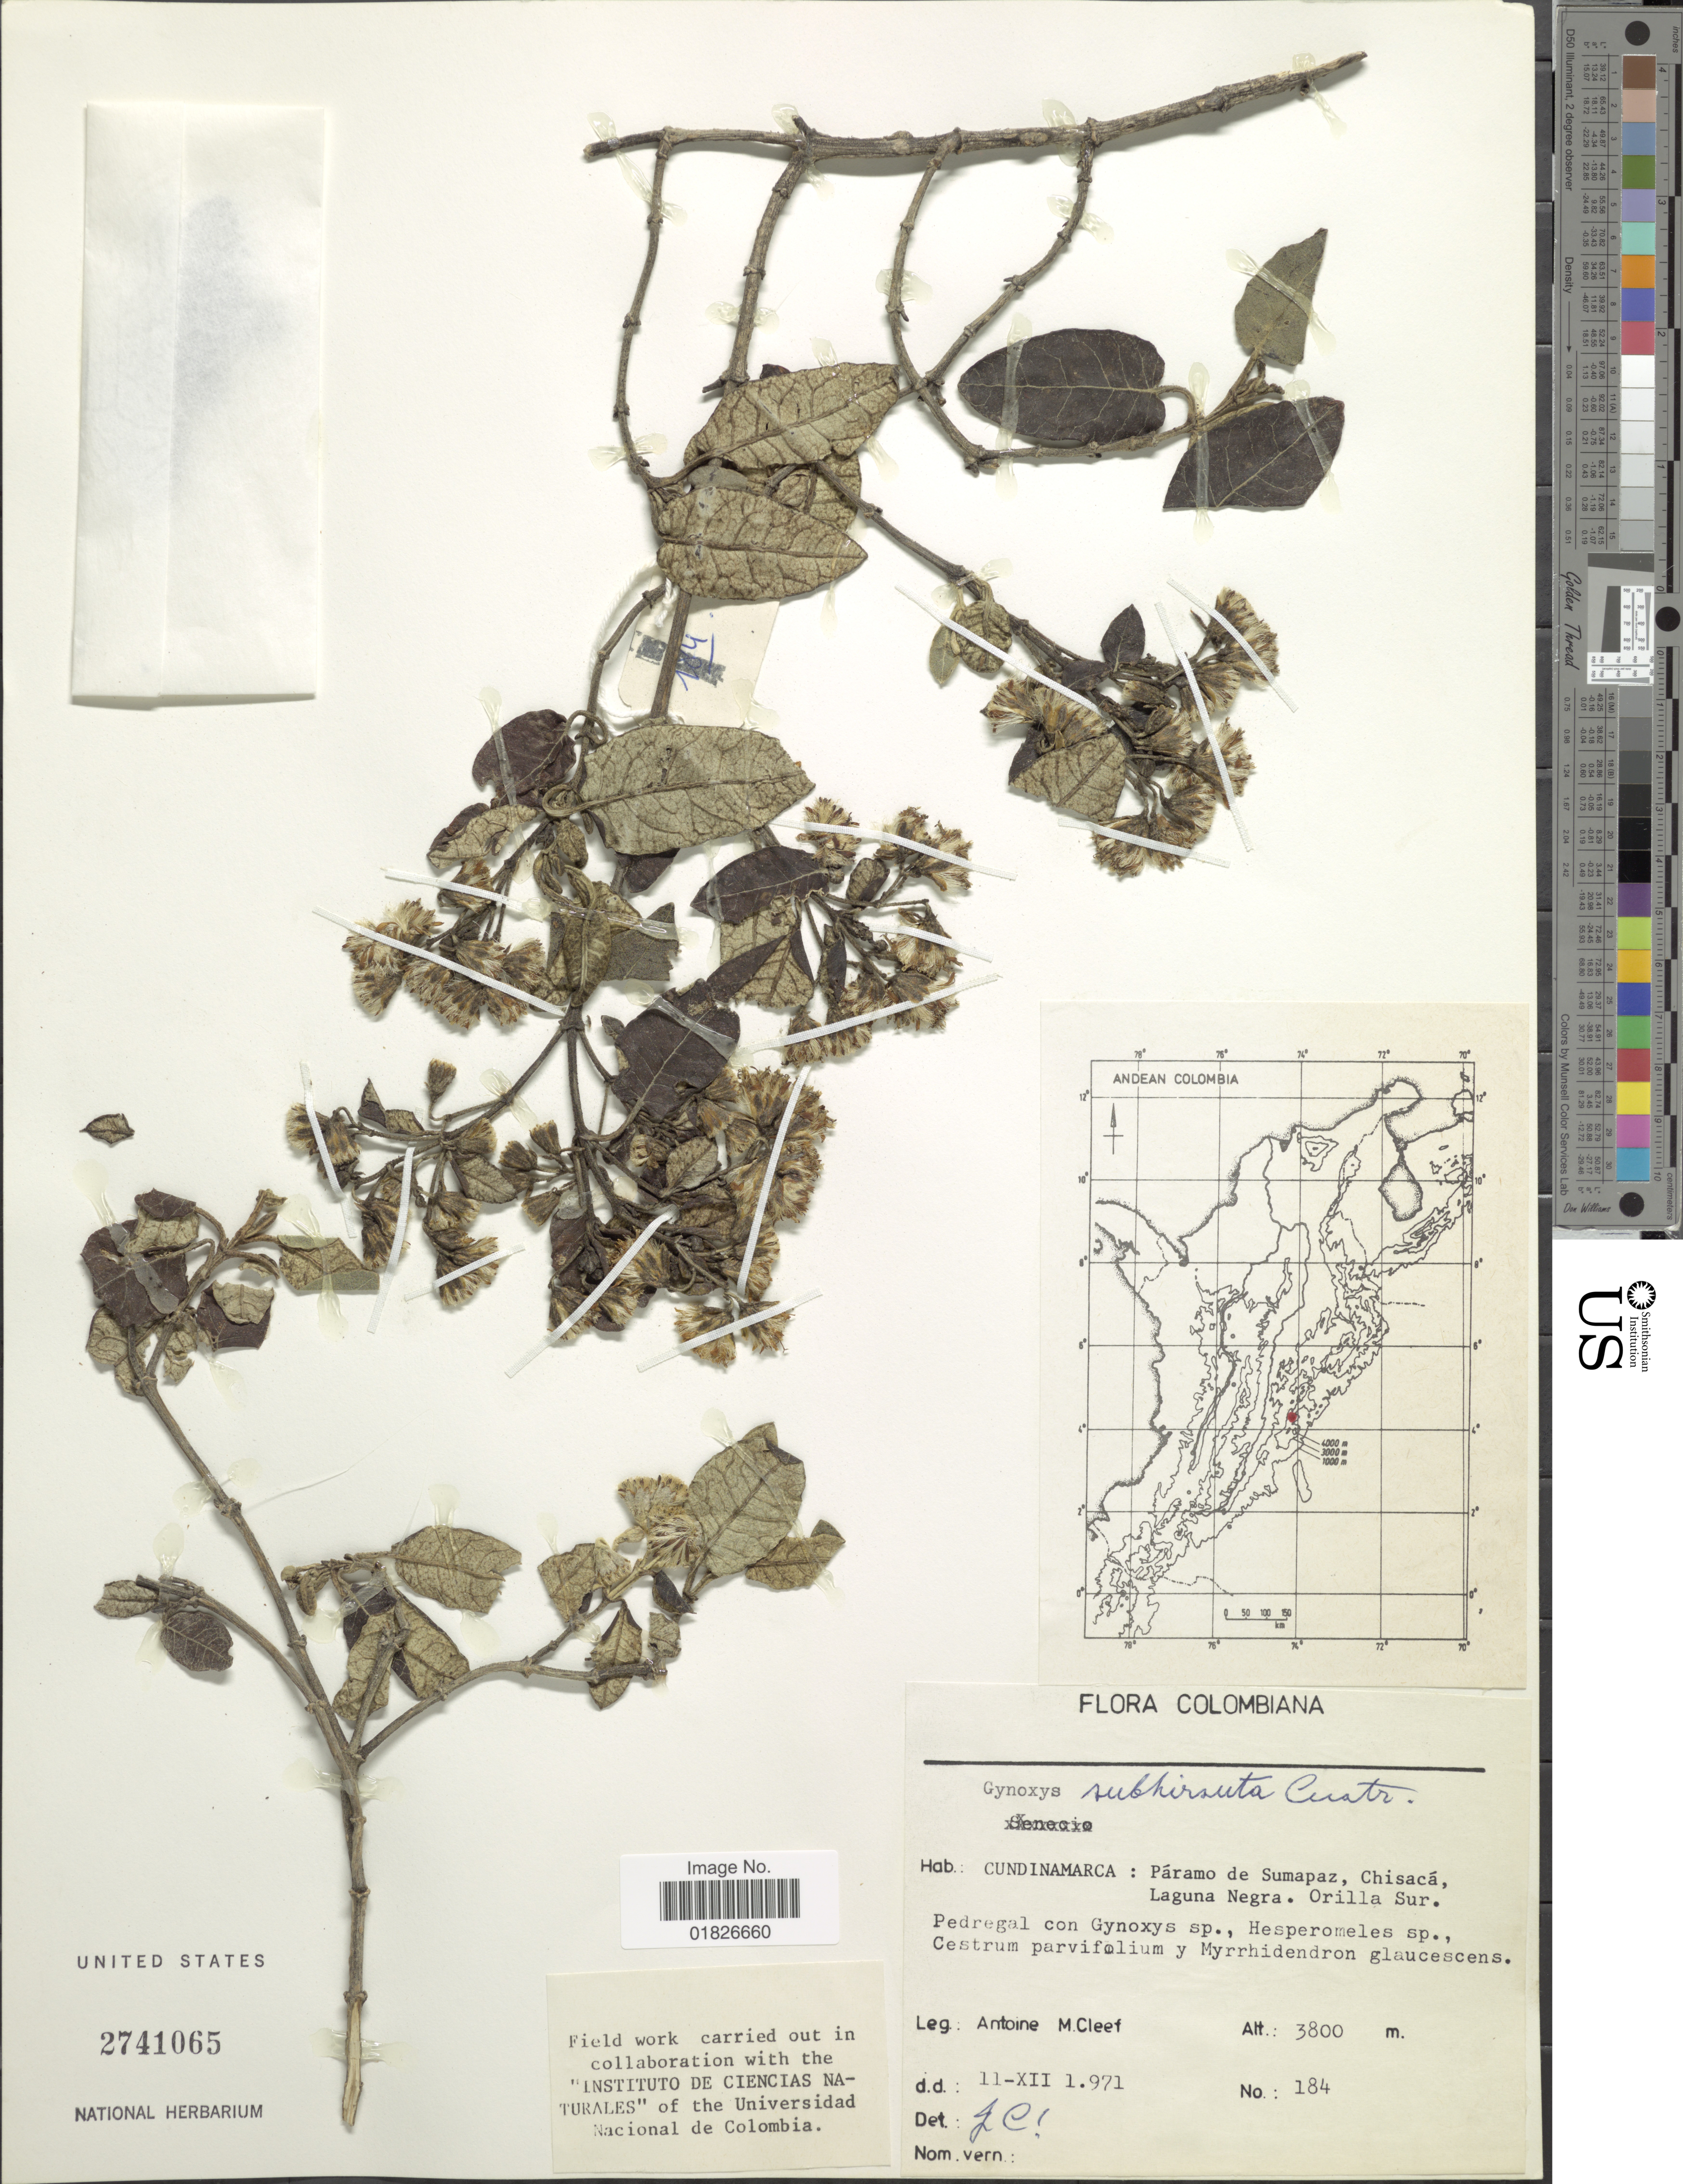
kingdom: Plantae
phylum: Tracheophyta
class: Magnoliopsida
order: Asterales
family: Asteraceae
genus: Gynoxys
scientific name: Gynoxys subhirsuta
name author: Cuatrec.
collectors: A. M. Cleef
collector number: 184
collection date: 1971-12-11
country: Colombia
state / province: Cundinamarca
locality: Paramo de Sumapaz, Chisaca, Laguna Negra, Orilla Sur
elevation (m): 3800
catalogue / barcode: US 2741065